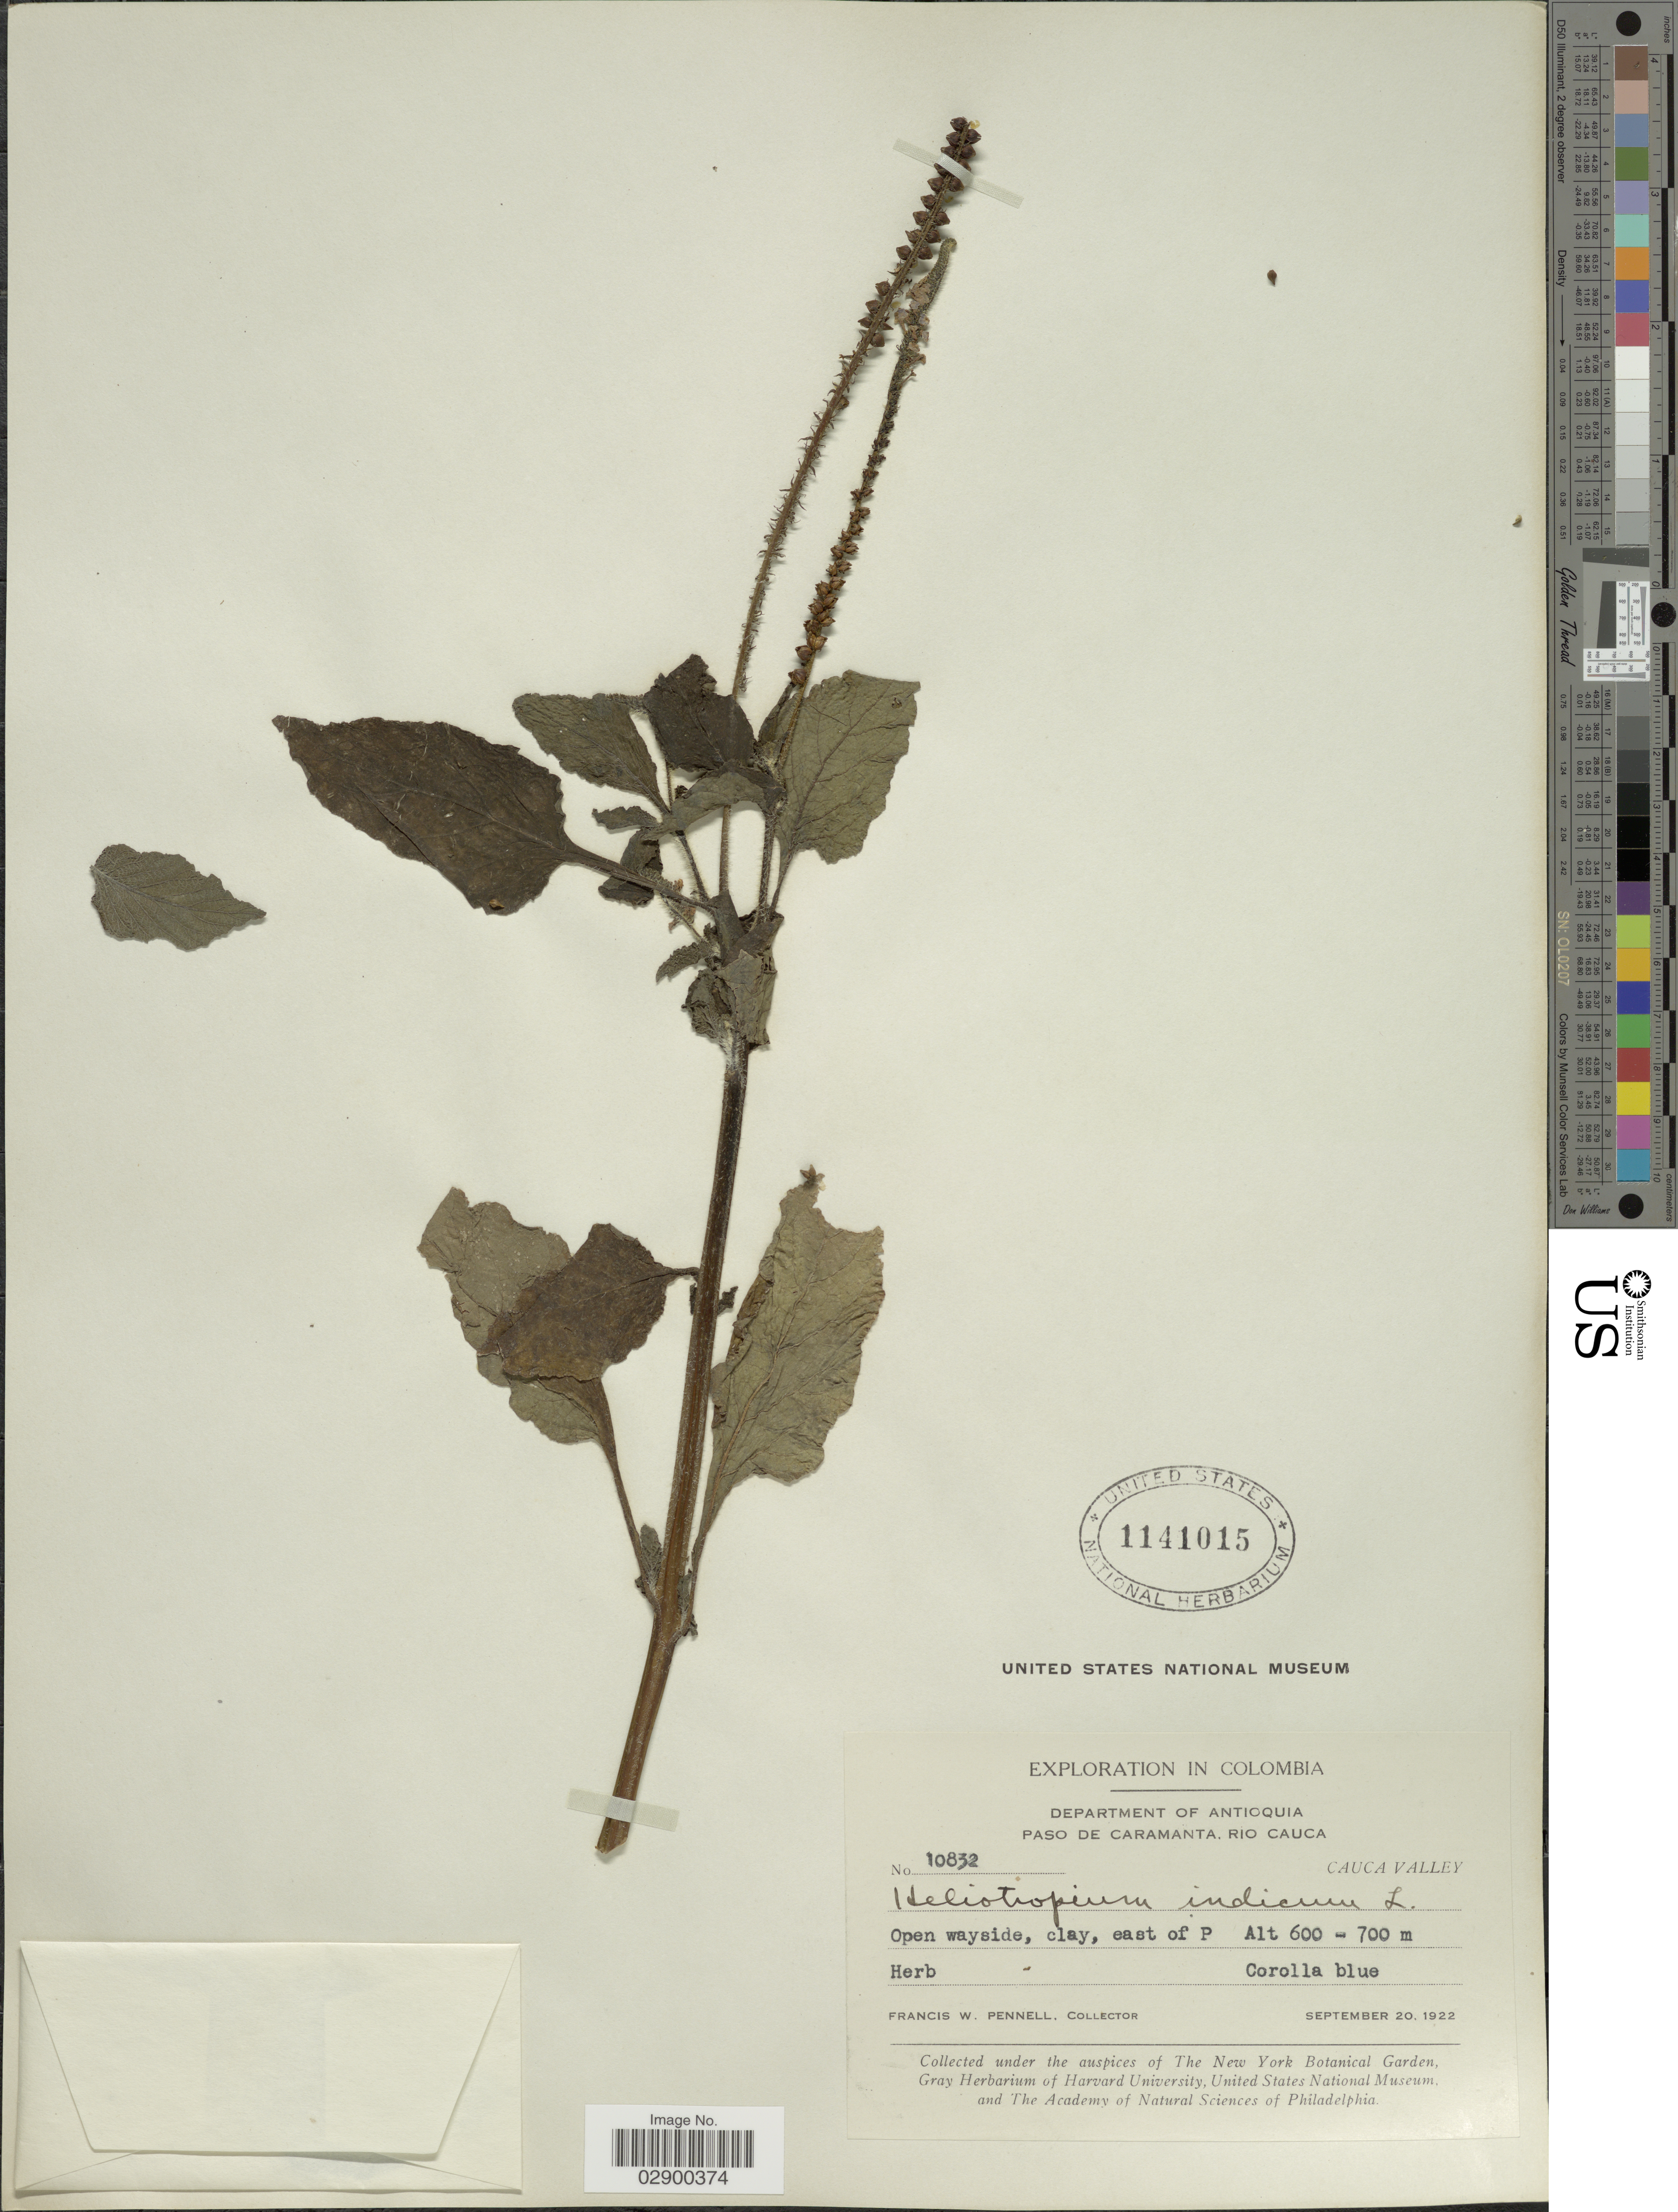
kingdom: Plantae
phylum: Tracheophyta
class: Magnoliopsida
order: Boraginales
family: Heliotropiaceae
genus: Heliotropium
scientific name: Heliotropium indicum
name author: L.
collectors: F. W. Pennell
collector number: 10832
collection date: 1922-09-20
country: Colombia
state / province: Antioquia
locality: Department of Antioquia, Paso de Caramanta, Rio Cauca, Cauca Valley, Open wayside, clay, east of P.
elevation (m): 600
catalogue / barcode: US 1141015